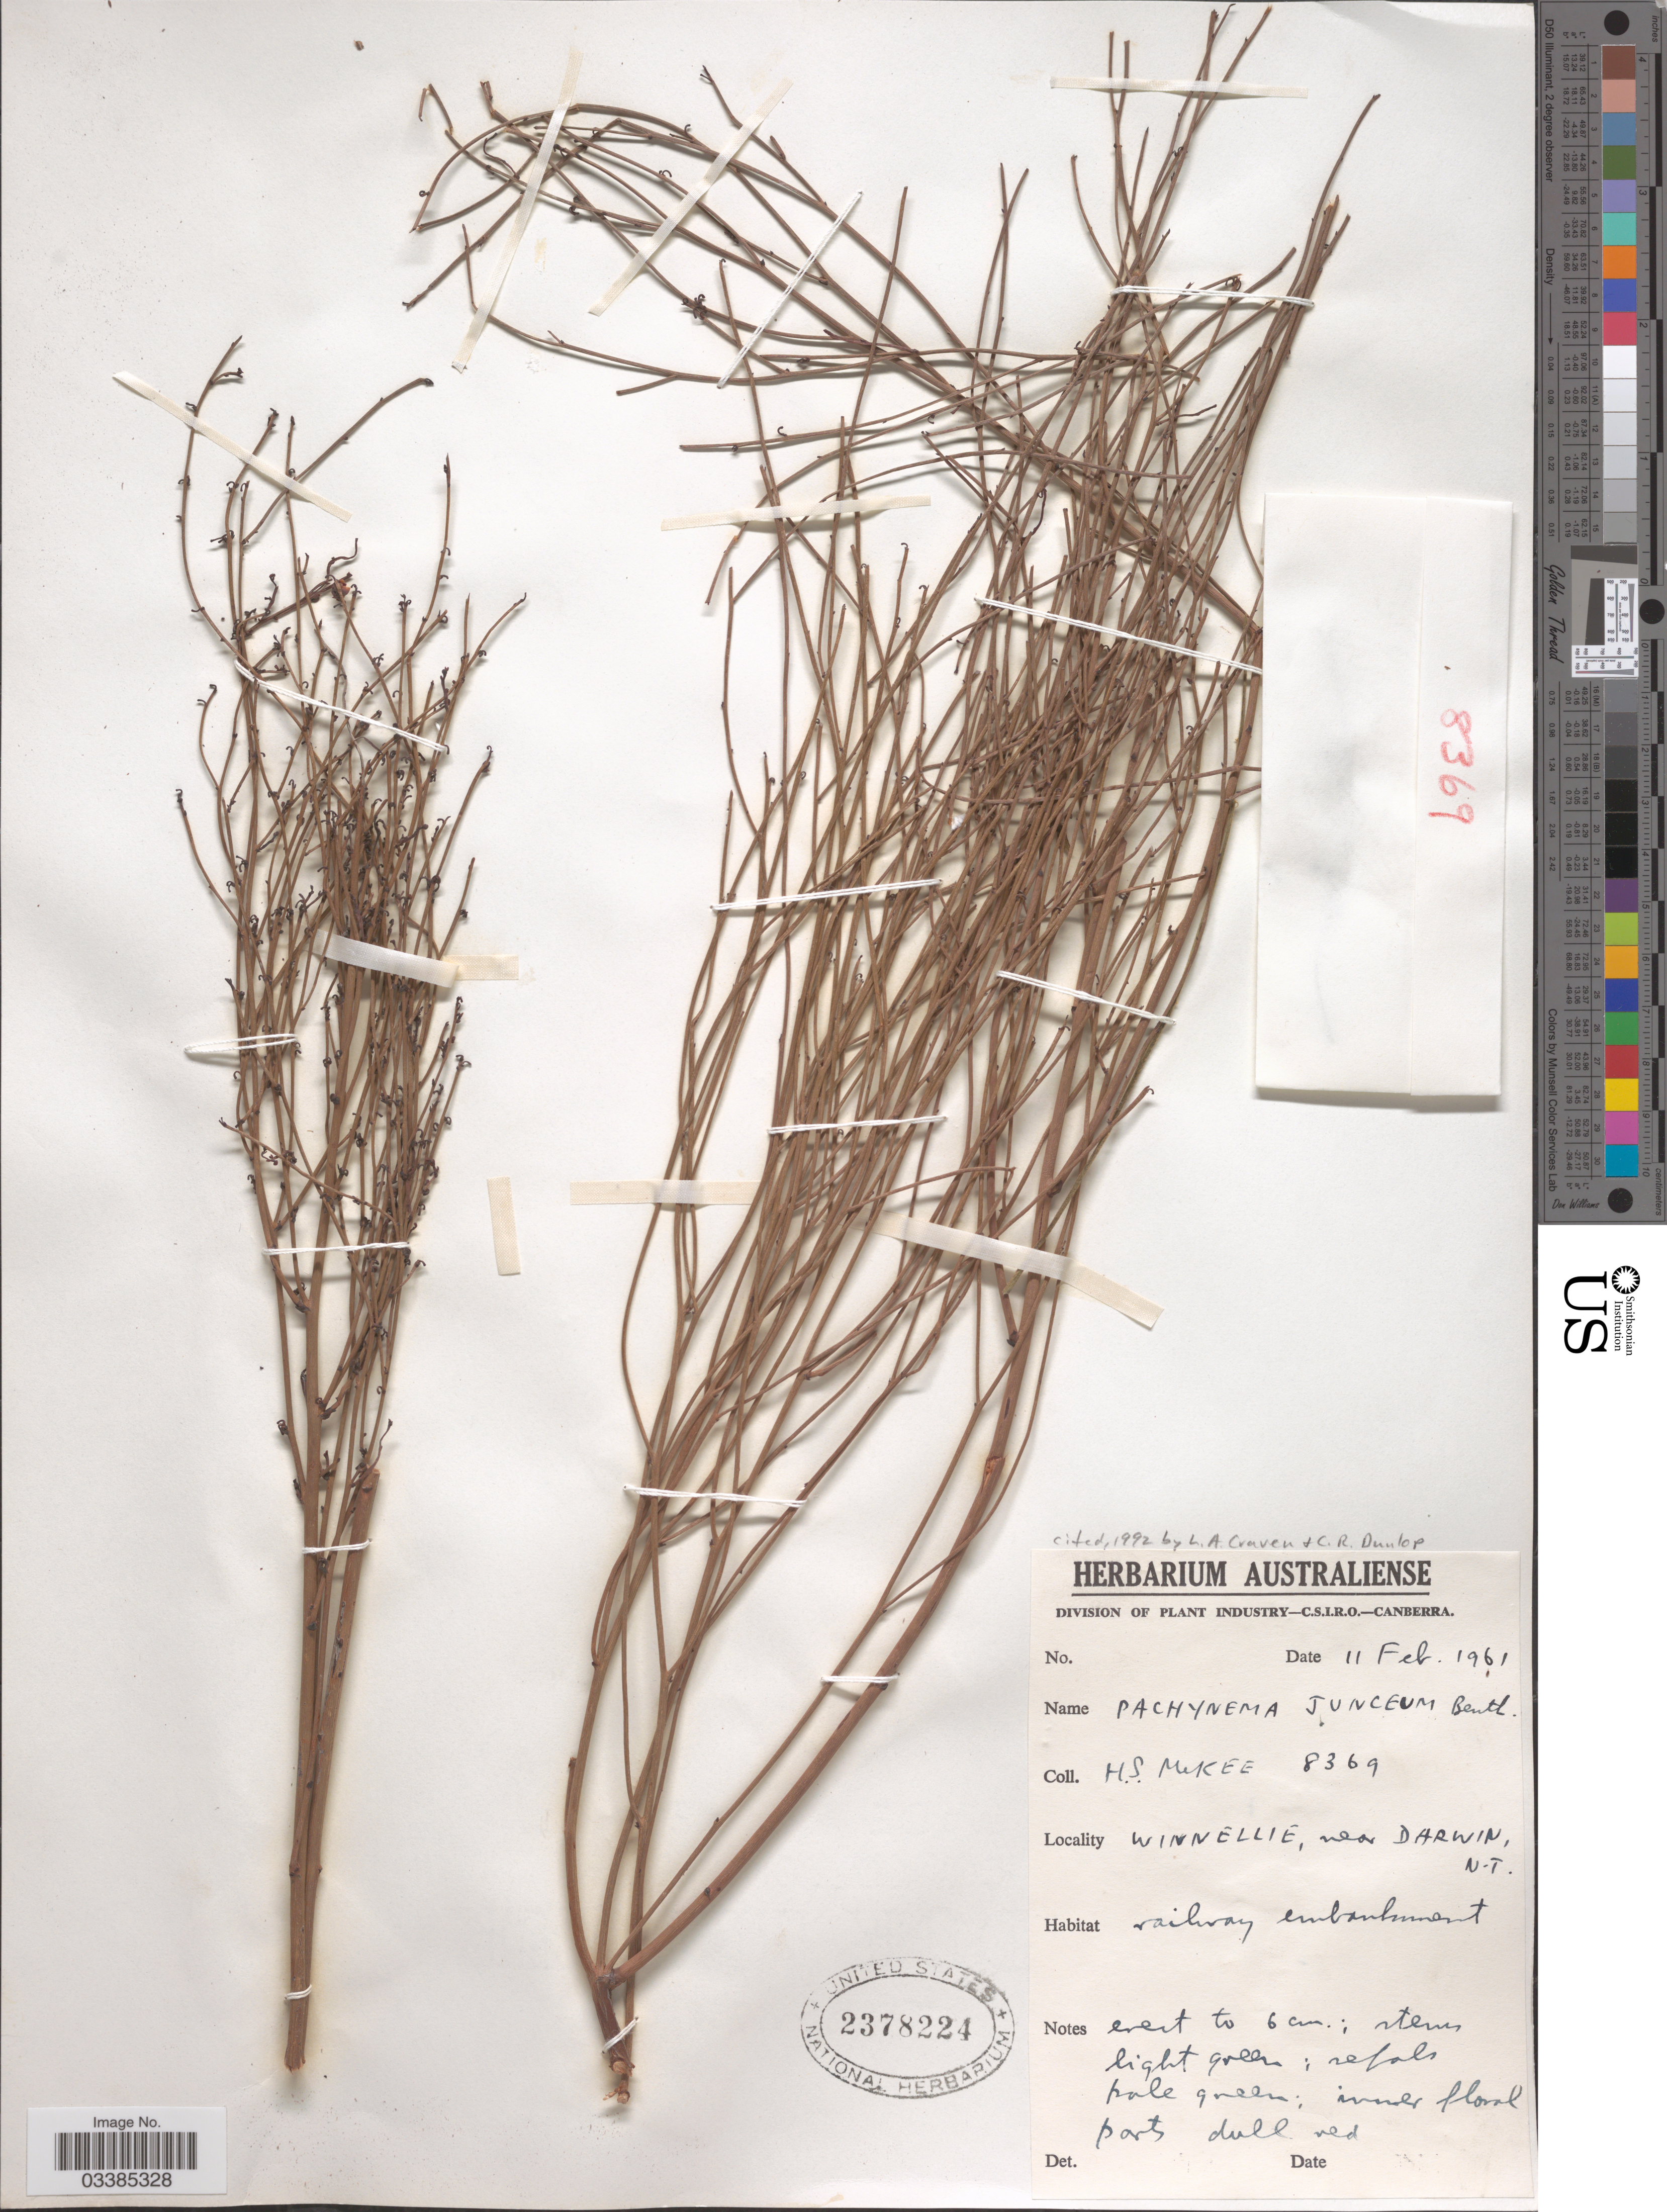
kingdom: Plantae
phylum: Tracheophyta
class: Magnoliopsida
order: Dilleniales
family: Dilleniaceae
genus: Hibbertia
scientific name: Hibbertia juncea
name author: (Benth.) J.W. Horn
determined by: Strong, Mark T., (BOT), Smithsonian Institution - National Museum of Natural History (UNITED STATES)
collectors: H. S. McKee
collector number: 8369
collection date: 1961-02-11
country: Australia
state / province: Northern Territory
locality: Winnellie, near Darwin.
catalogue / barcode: US 2378224